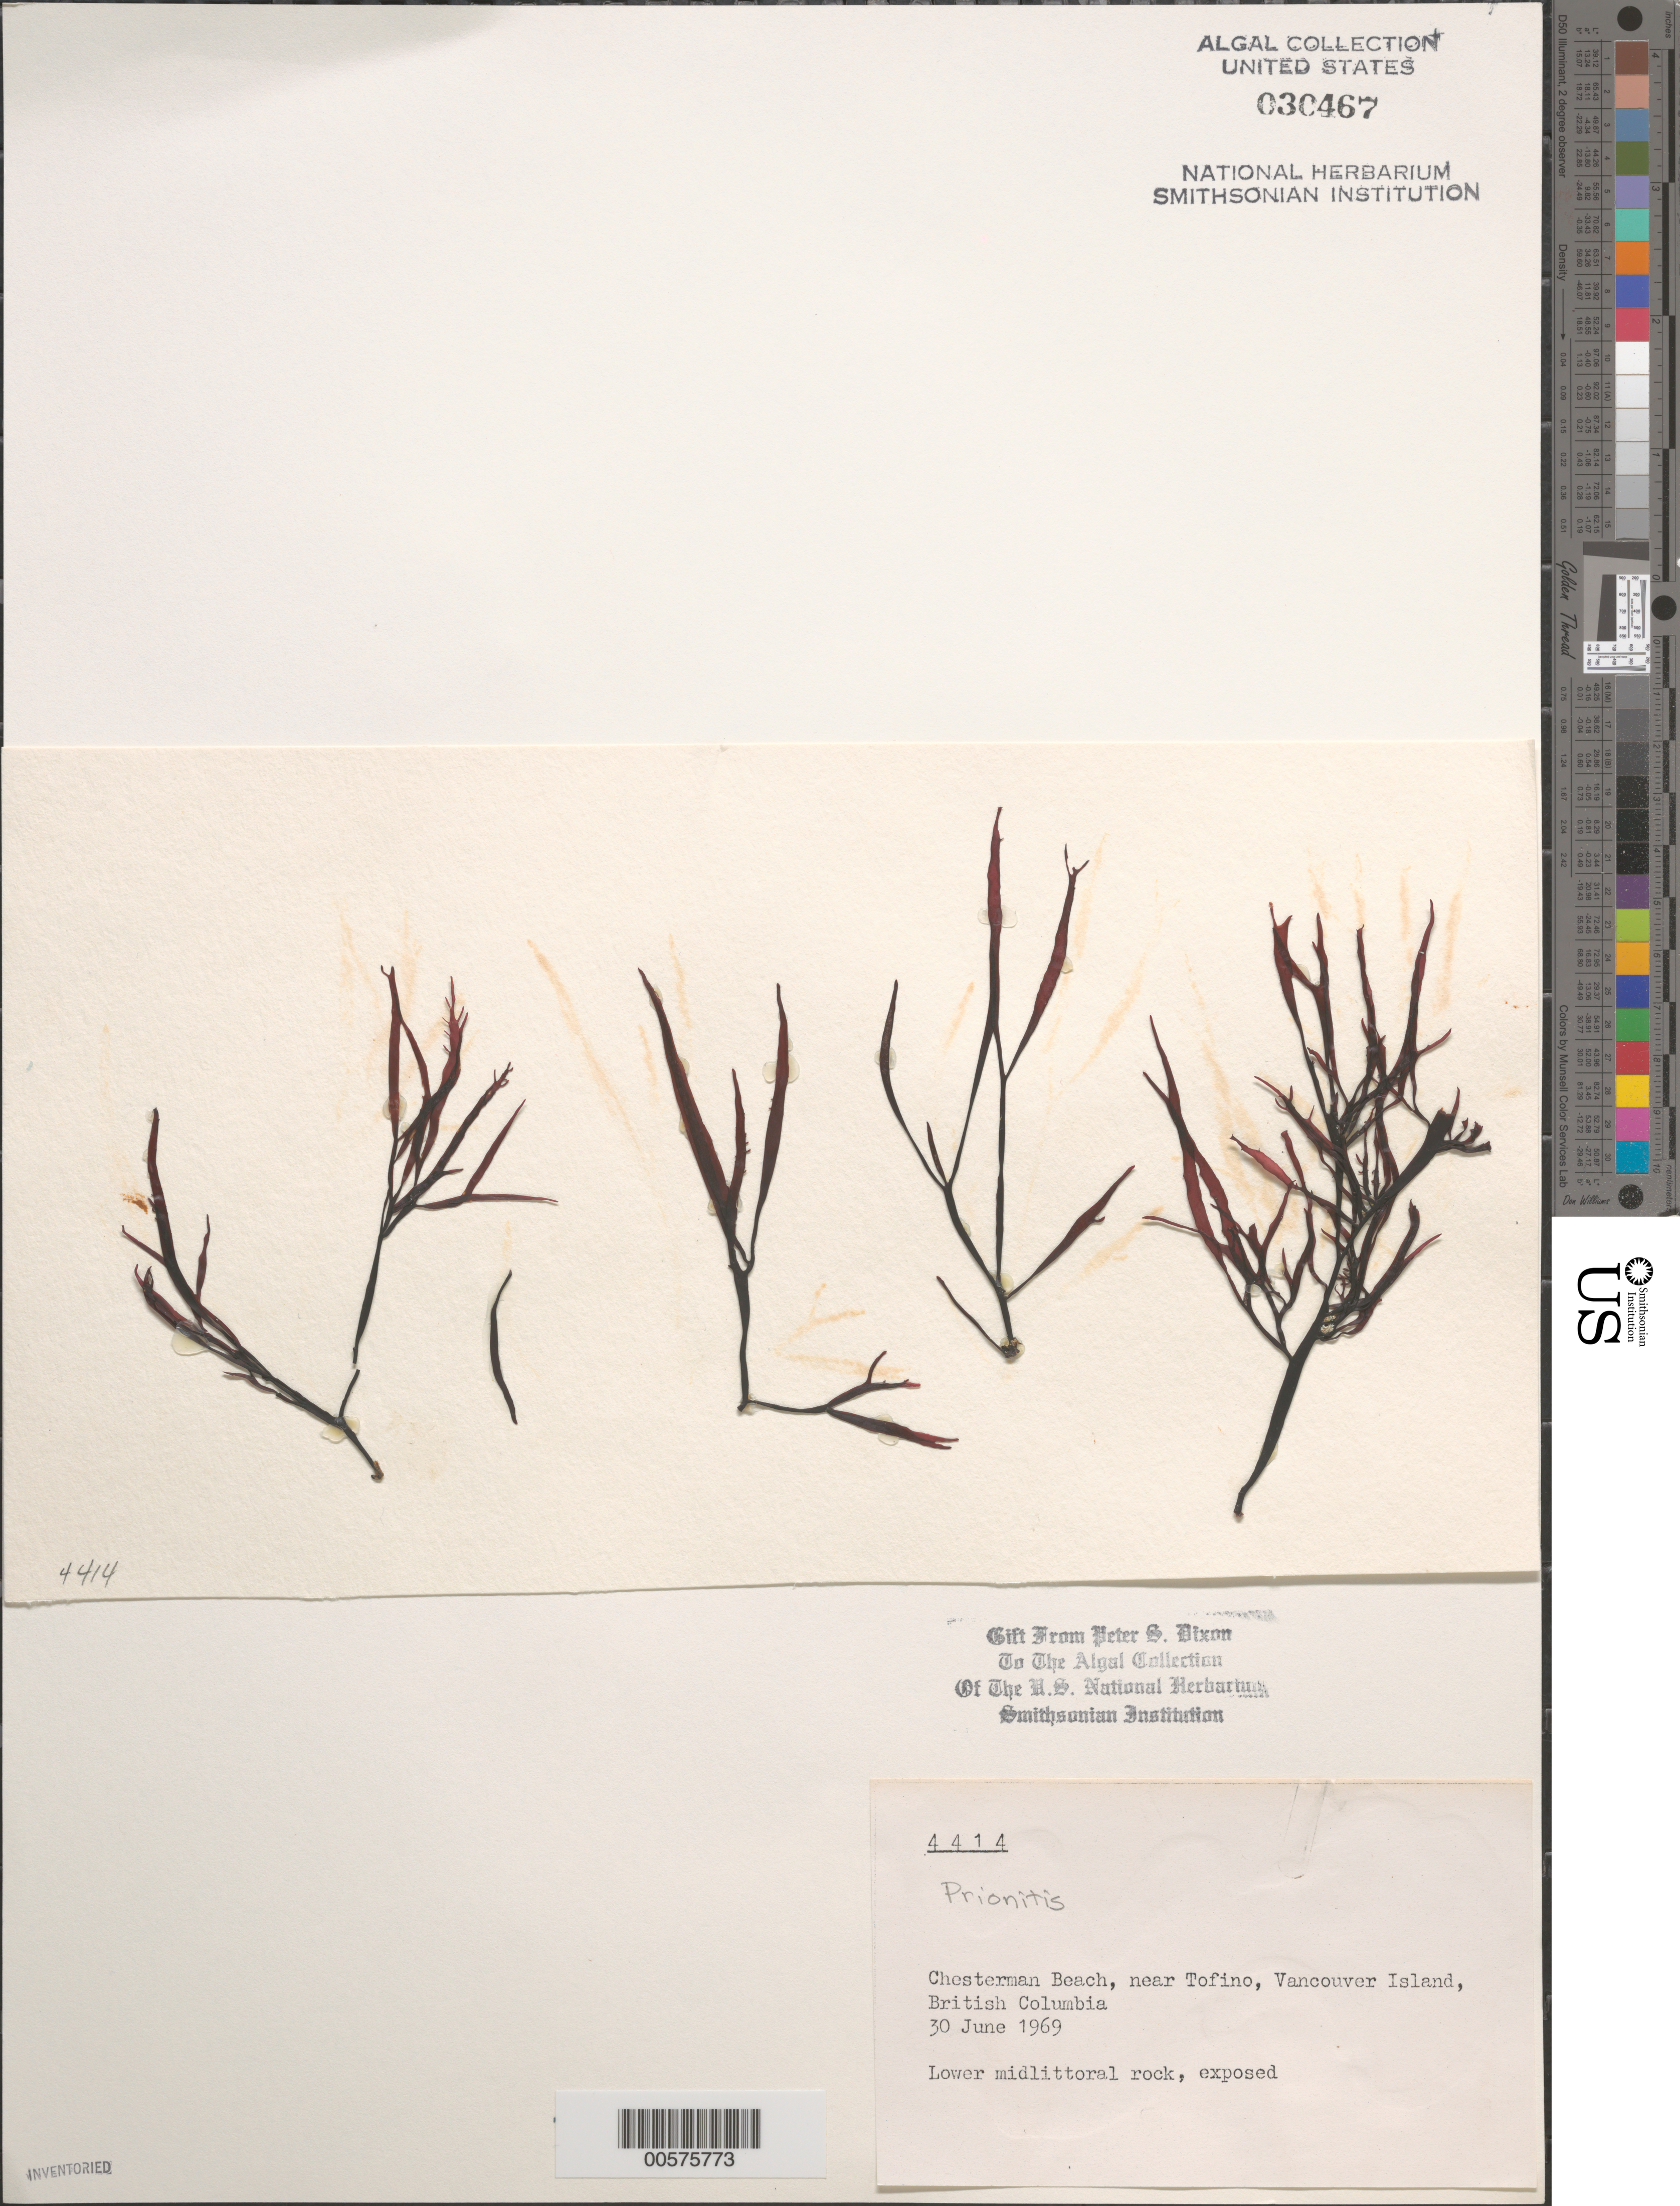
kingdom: Plantae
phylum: Rhodophyta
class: Florideophyceae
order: Cryptonemiales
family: Cryptonemiaceae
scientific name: Prionitis sp.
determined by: Dixon, P. S.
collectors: P. S. Dixon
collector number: PSD 4414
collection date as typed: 30 Jun 1969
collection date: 1969-06-30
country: Canada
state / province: British Columbia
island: Vancouver Island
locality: Chesterman Beach, near Tofino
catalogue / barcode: US 30467